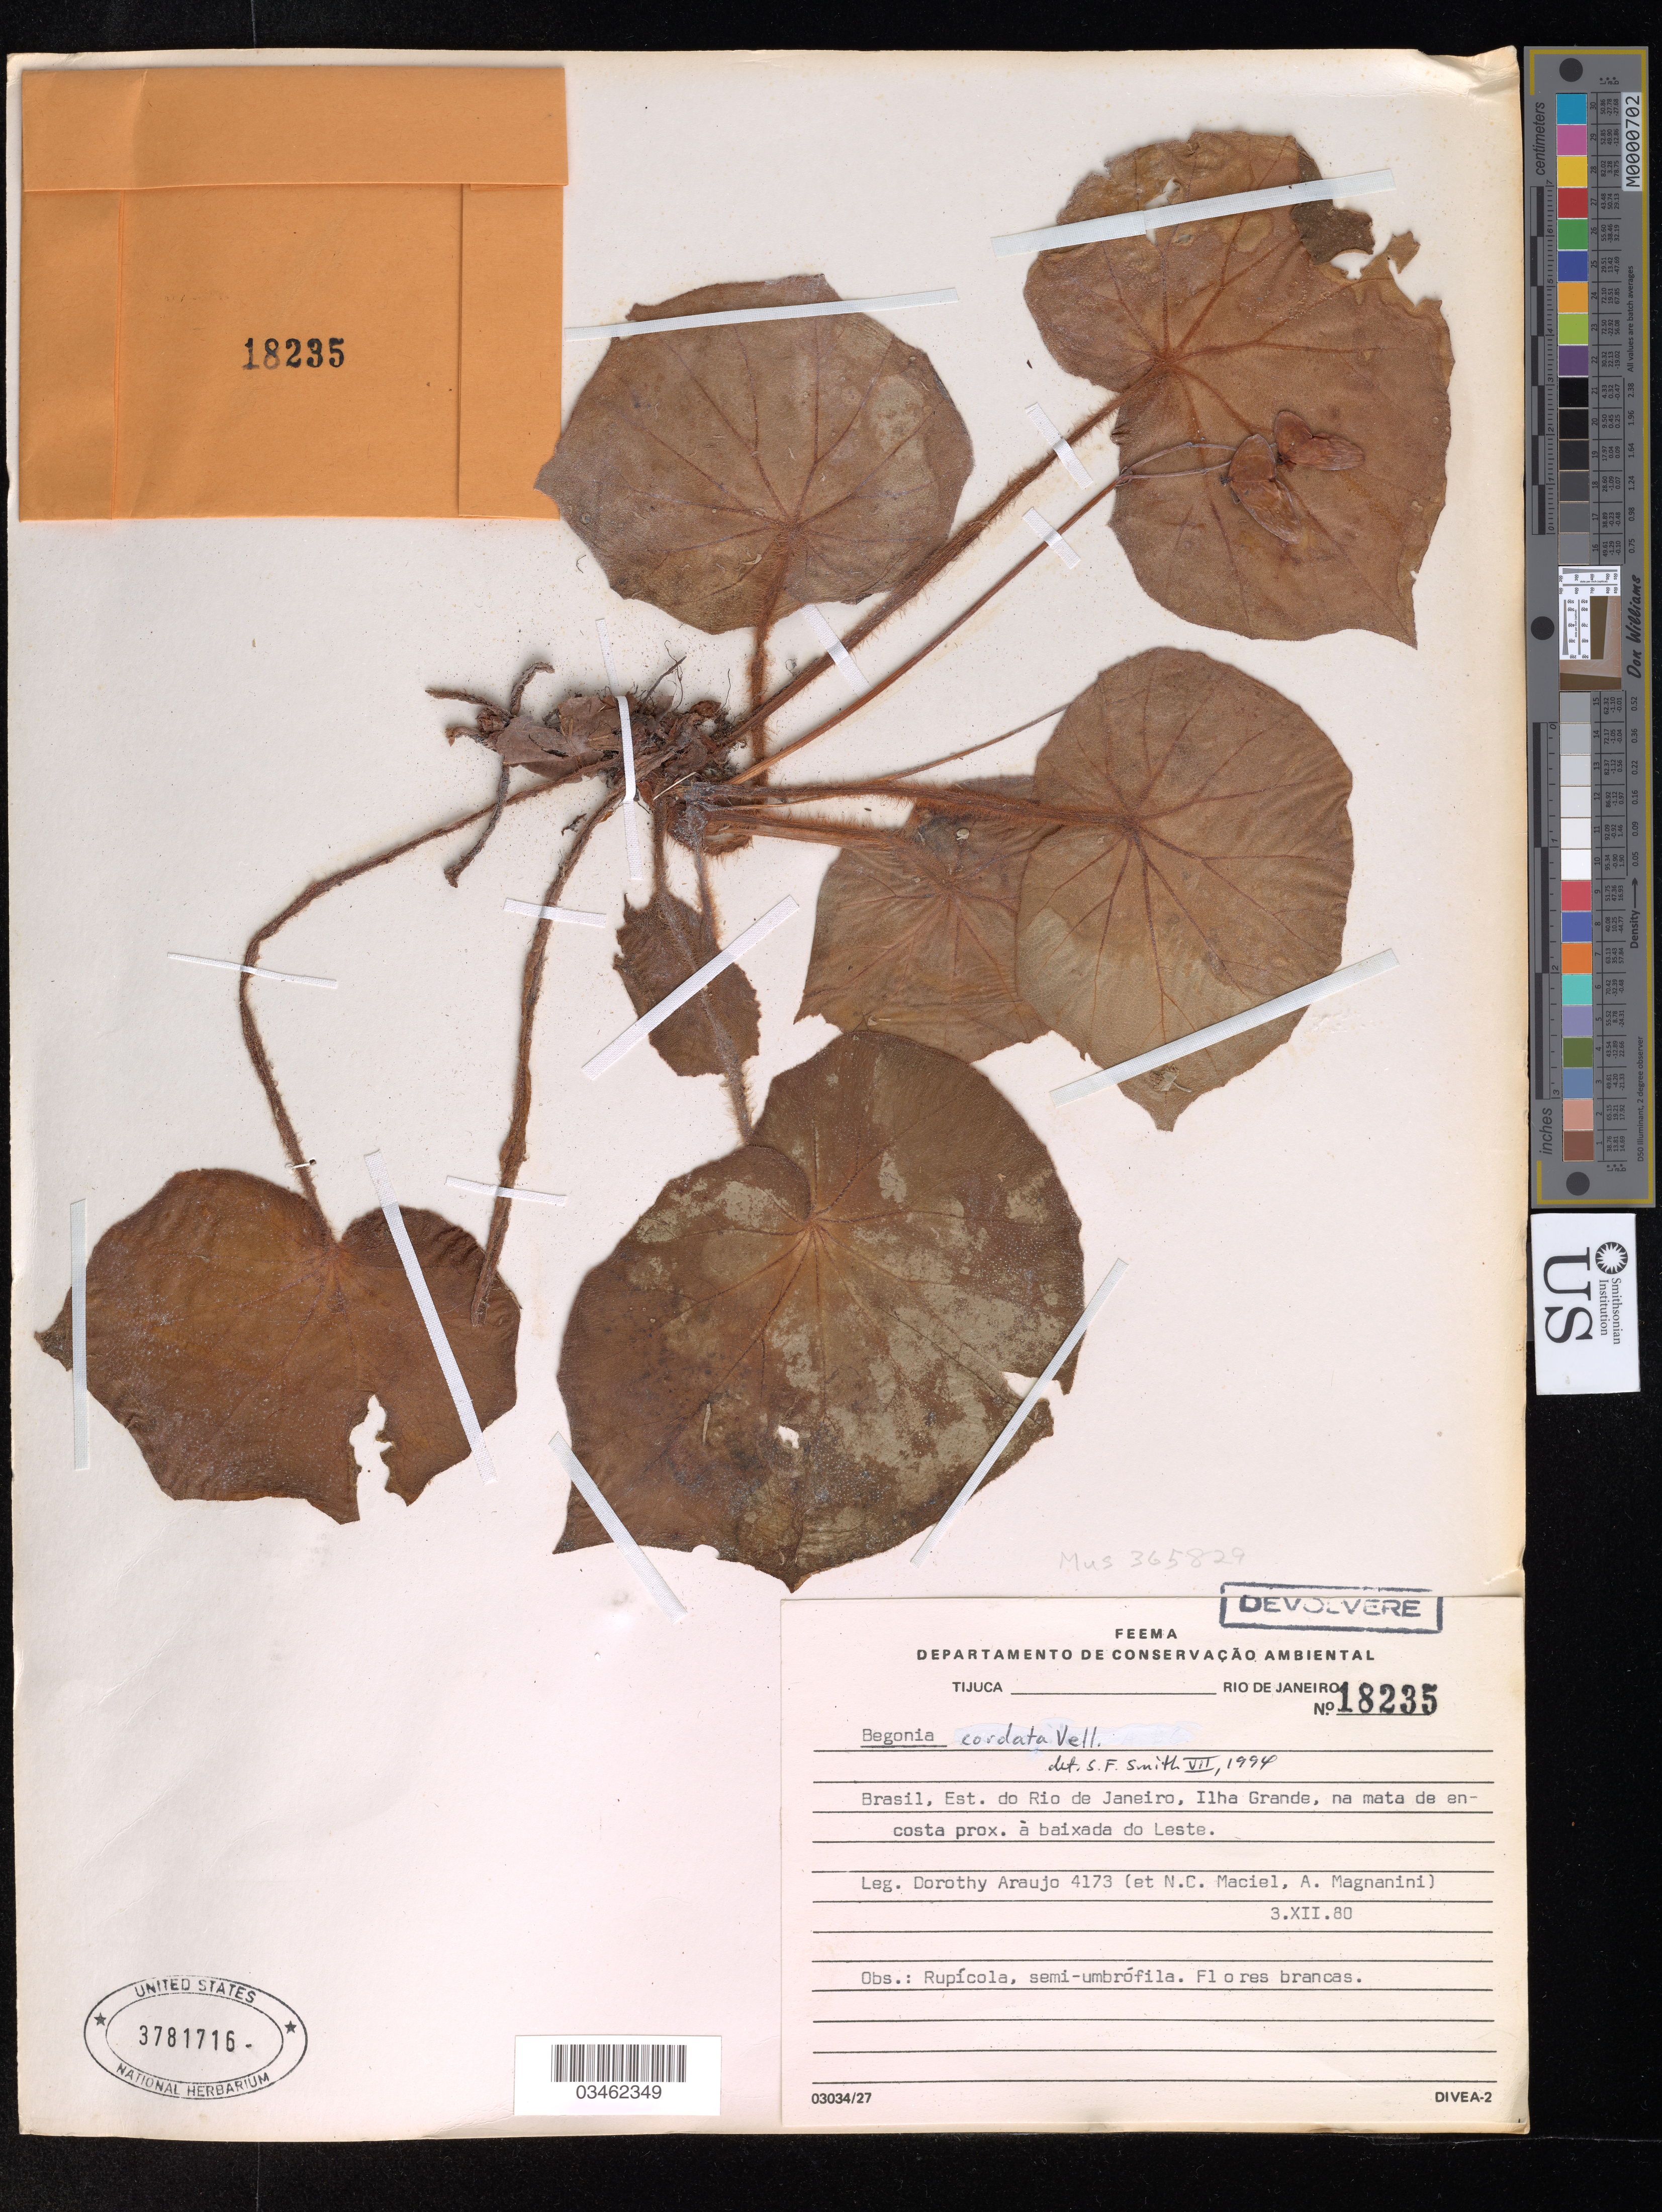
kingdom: Plantae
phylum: Tracheophyta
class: Magnoliopsida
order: Cucurbitales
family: Begoniaceae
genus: Begonia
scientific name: Begonia cordata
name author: Vell.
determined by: Smith, Lyman B., (US), NMNH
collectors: D. Araujó, N. Maciel & A. Magnanini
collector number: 18235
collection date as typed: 3 12 80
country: Brazil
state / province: Rio de Janeiro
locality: Ilha Grande.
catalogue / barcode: US 3781716